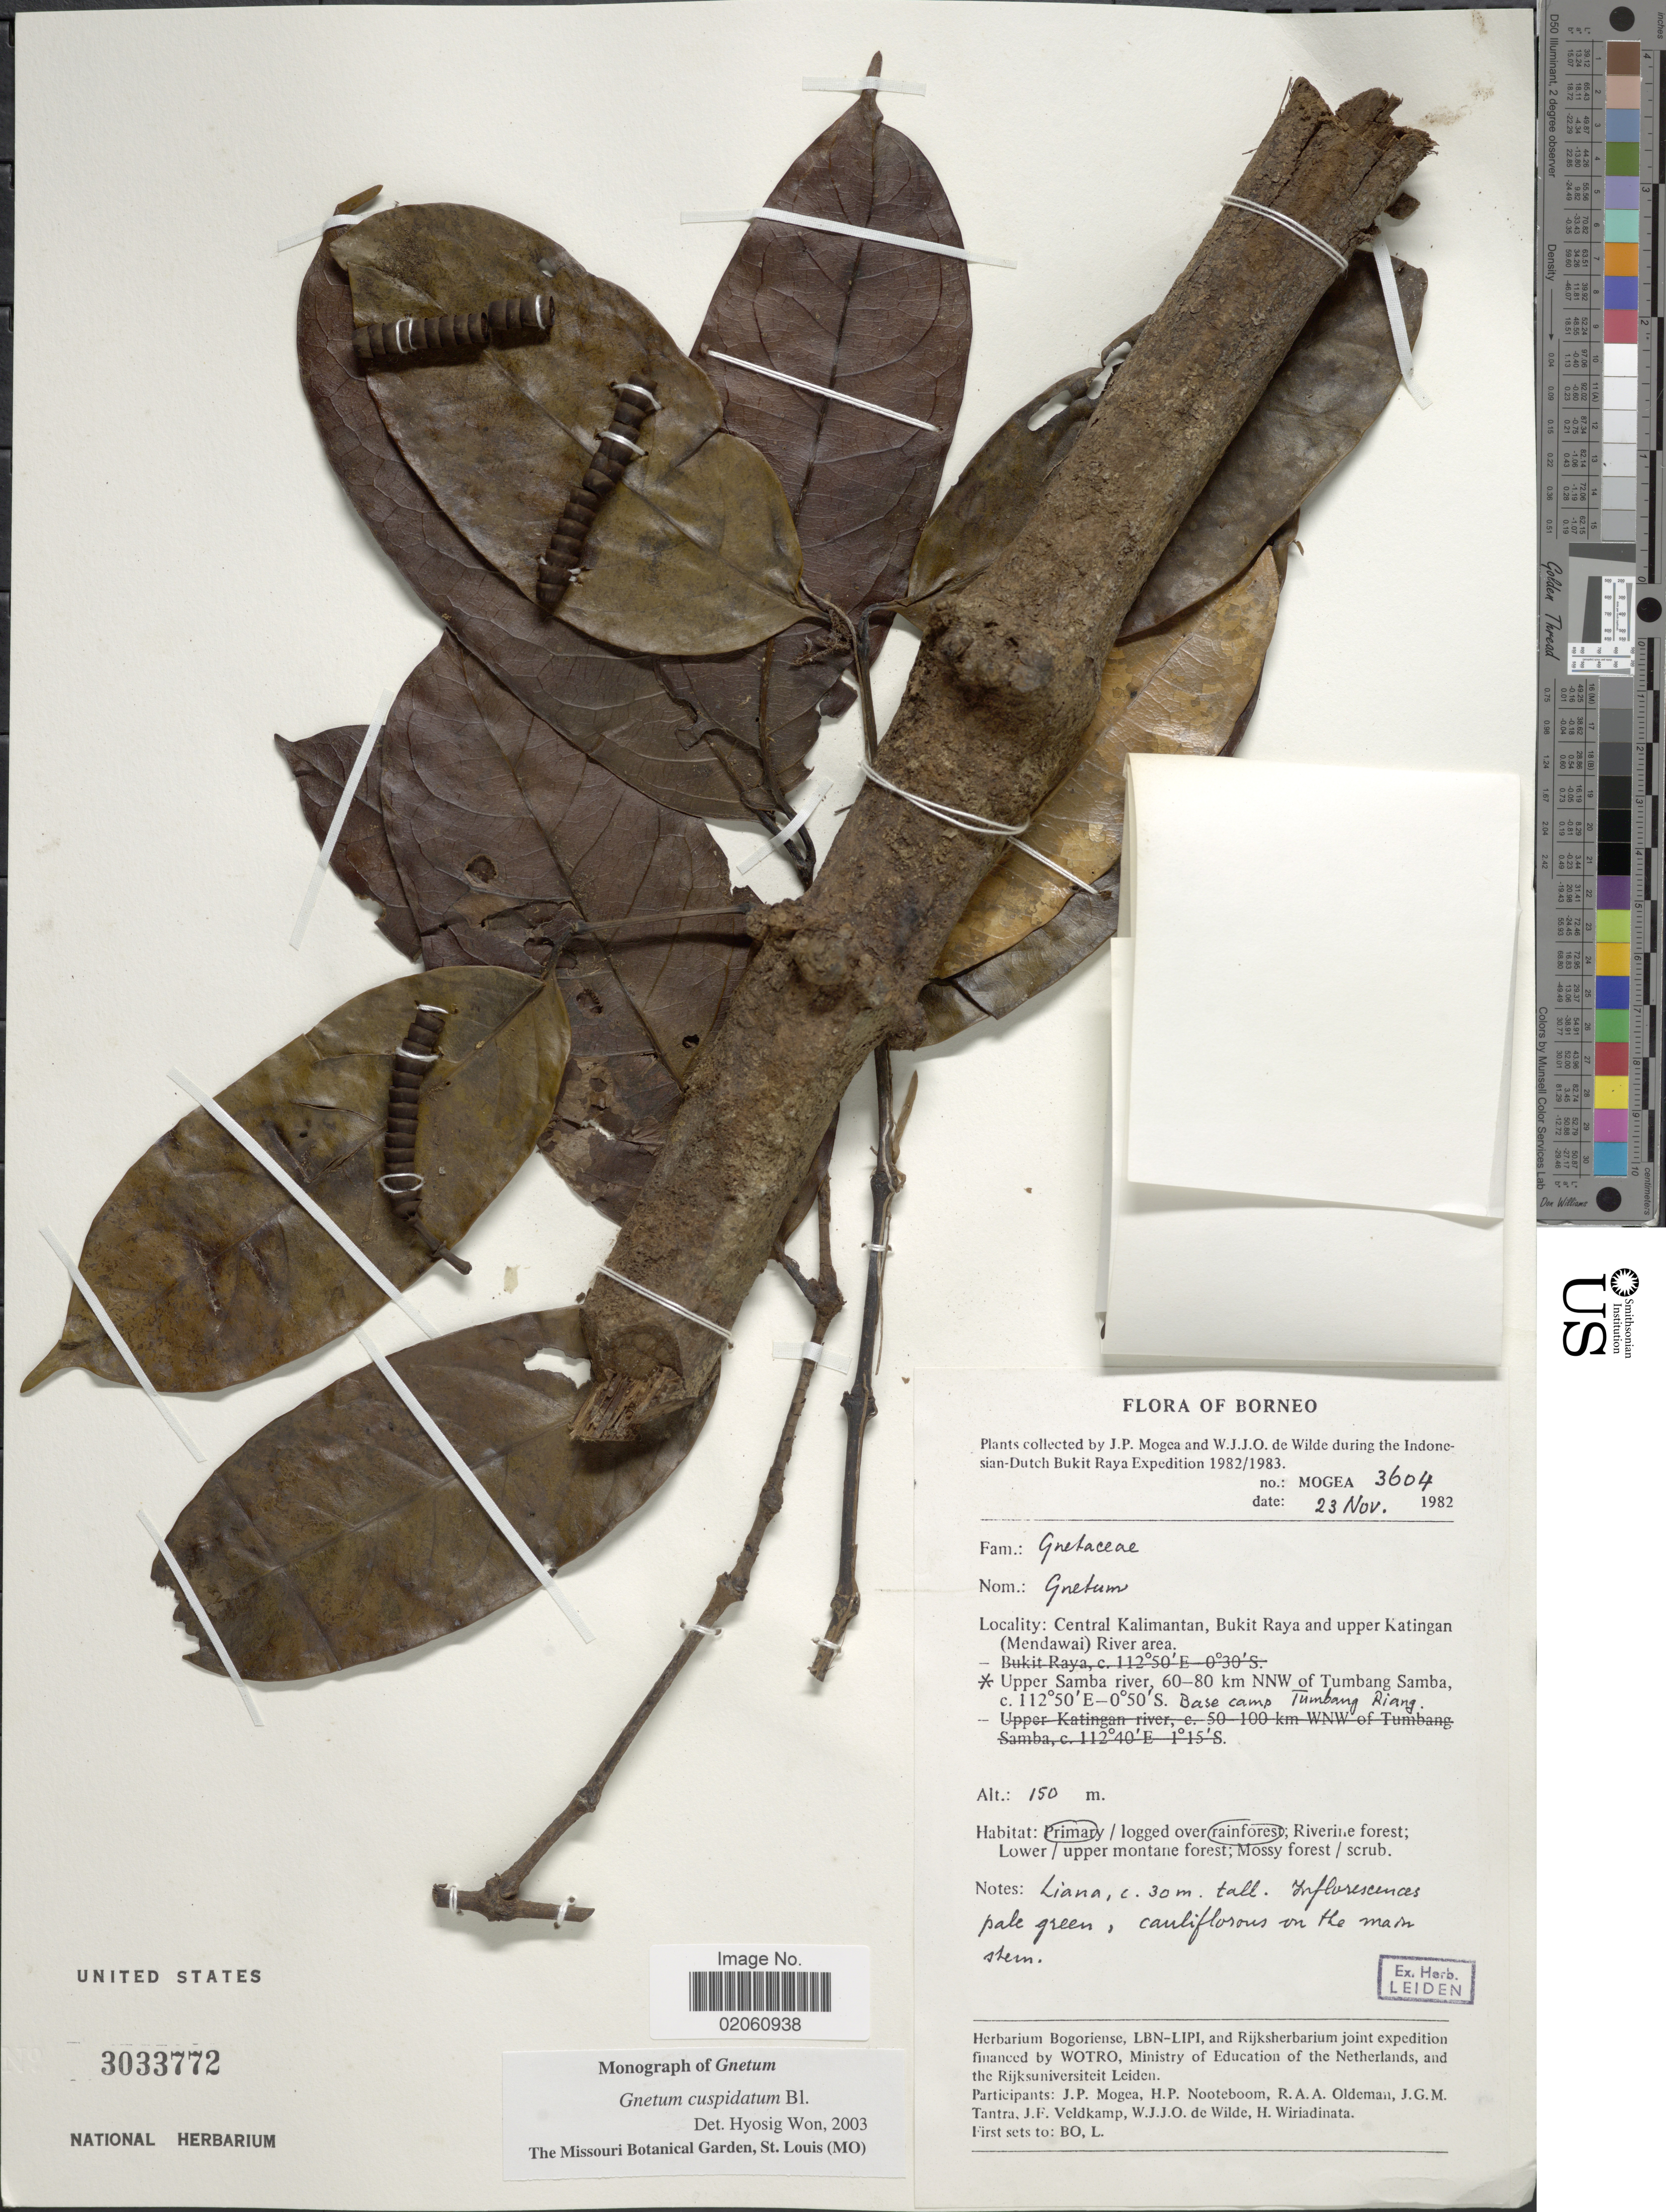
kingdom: Plantae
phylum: Tracheophyta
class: Gnetopsida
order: Gnetales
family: Gnetaceae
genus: Gnetum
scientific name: Gnetum cuspidatum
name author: Blume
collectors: J. Mogea & W. J. de Wilde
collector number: MOGEA 3604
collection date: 1982-11-23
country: Indonesia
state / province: Kalimantan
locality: Borneo, Central Kalimantan, BUkit Raya and upper Katingan (Mendawai) River area, Upper Samba river, 60-80 km NNW of Tumba Samba, Base camp Tumbang Riang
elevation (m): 150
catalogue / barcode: US 3033772